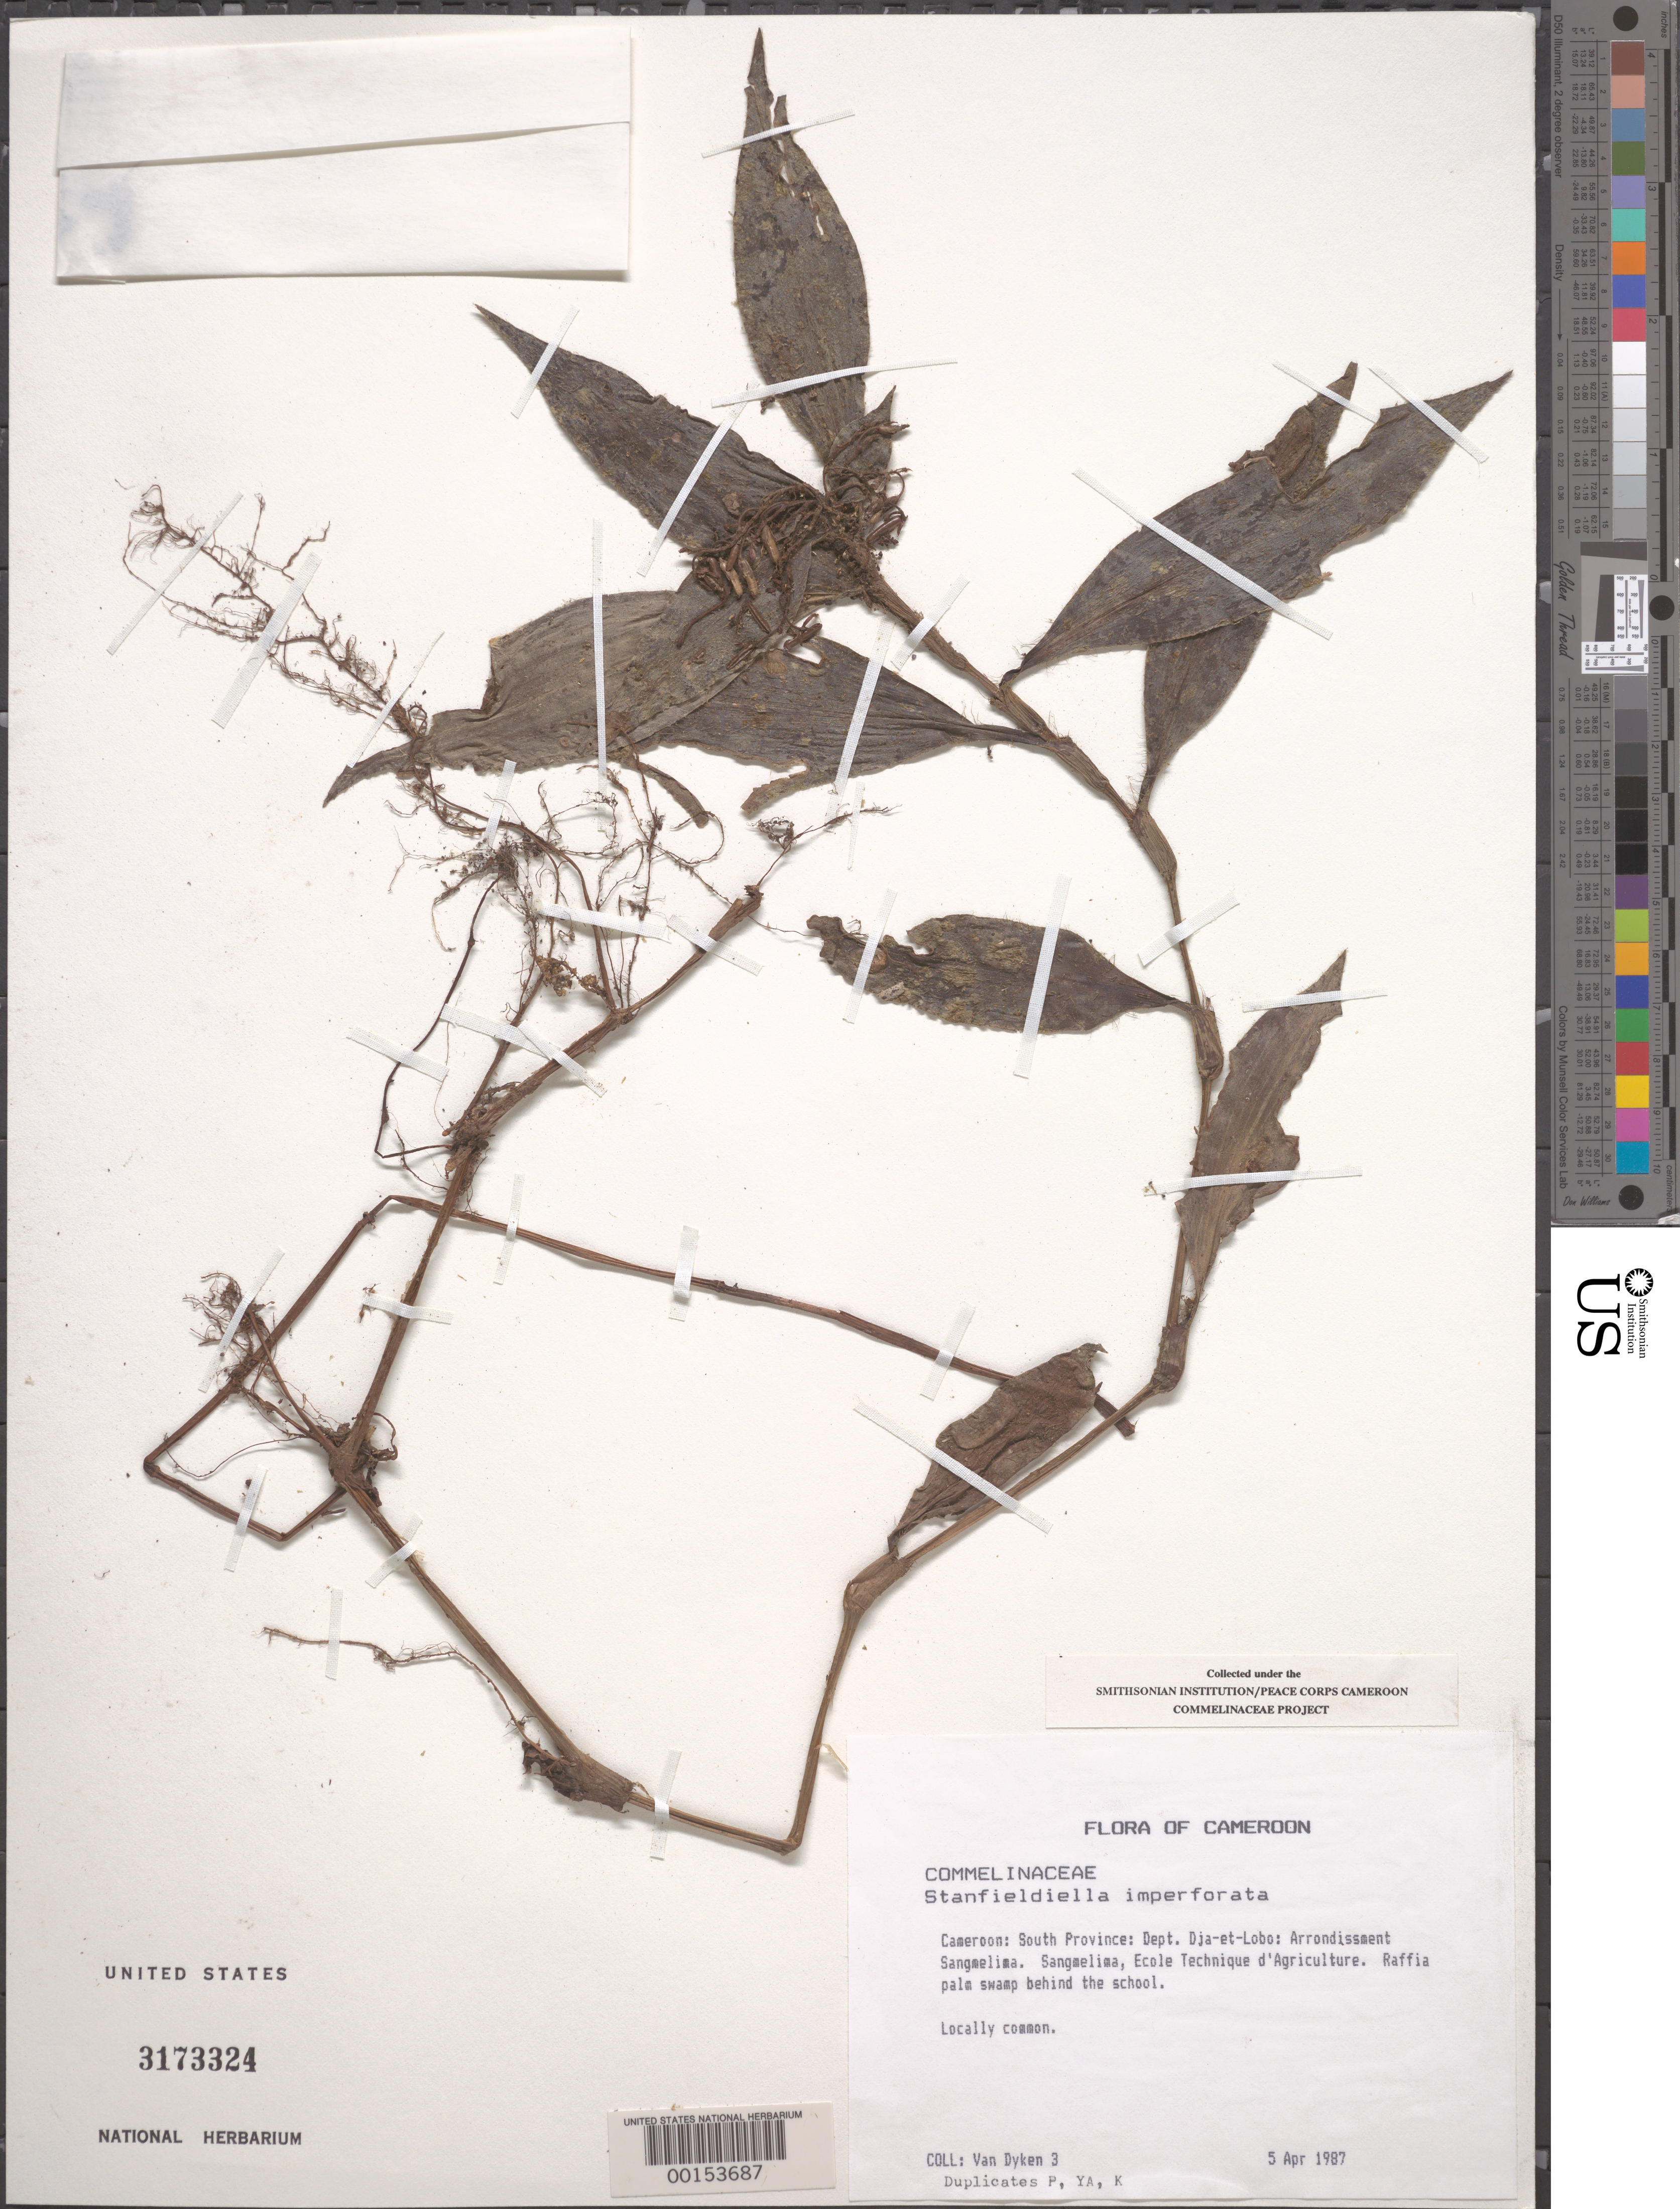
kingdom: Plantae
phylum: Tracheophyta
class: Liliopsida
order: Commelinales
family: Commelinaceae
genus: Stanfieldiella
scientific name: Stanfieldiella imperforata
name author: (C.B. Clarke) Brenan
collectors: M. Van Dyken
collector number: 3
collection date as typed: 05 Apr 1987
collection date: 1987-04-05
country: Cameroon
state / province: Sud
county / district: Dja-et-lobo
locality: Arrondissment sangmelima, sangmelina, ecole technique d'agriculture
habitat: Raffia palm swamp behind school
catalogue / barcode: US 3173324